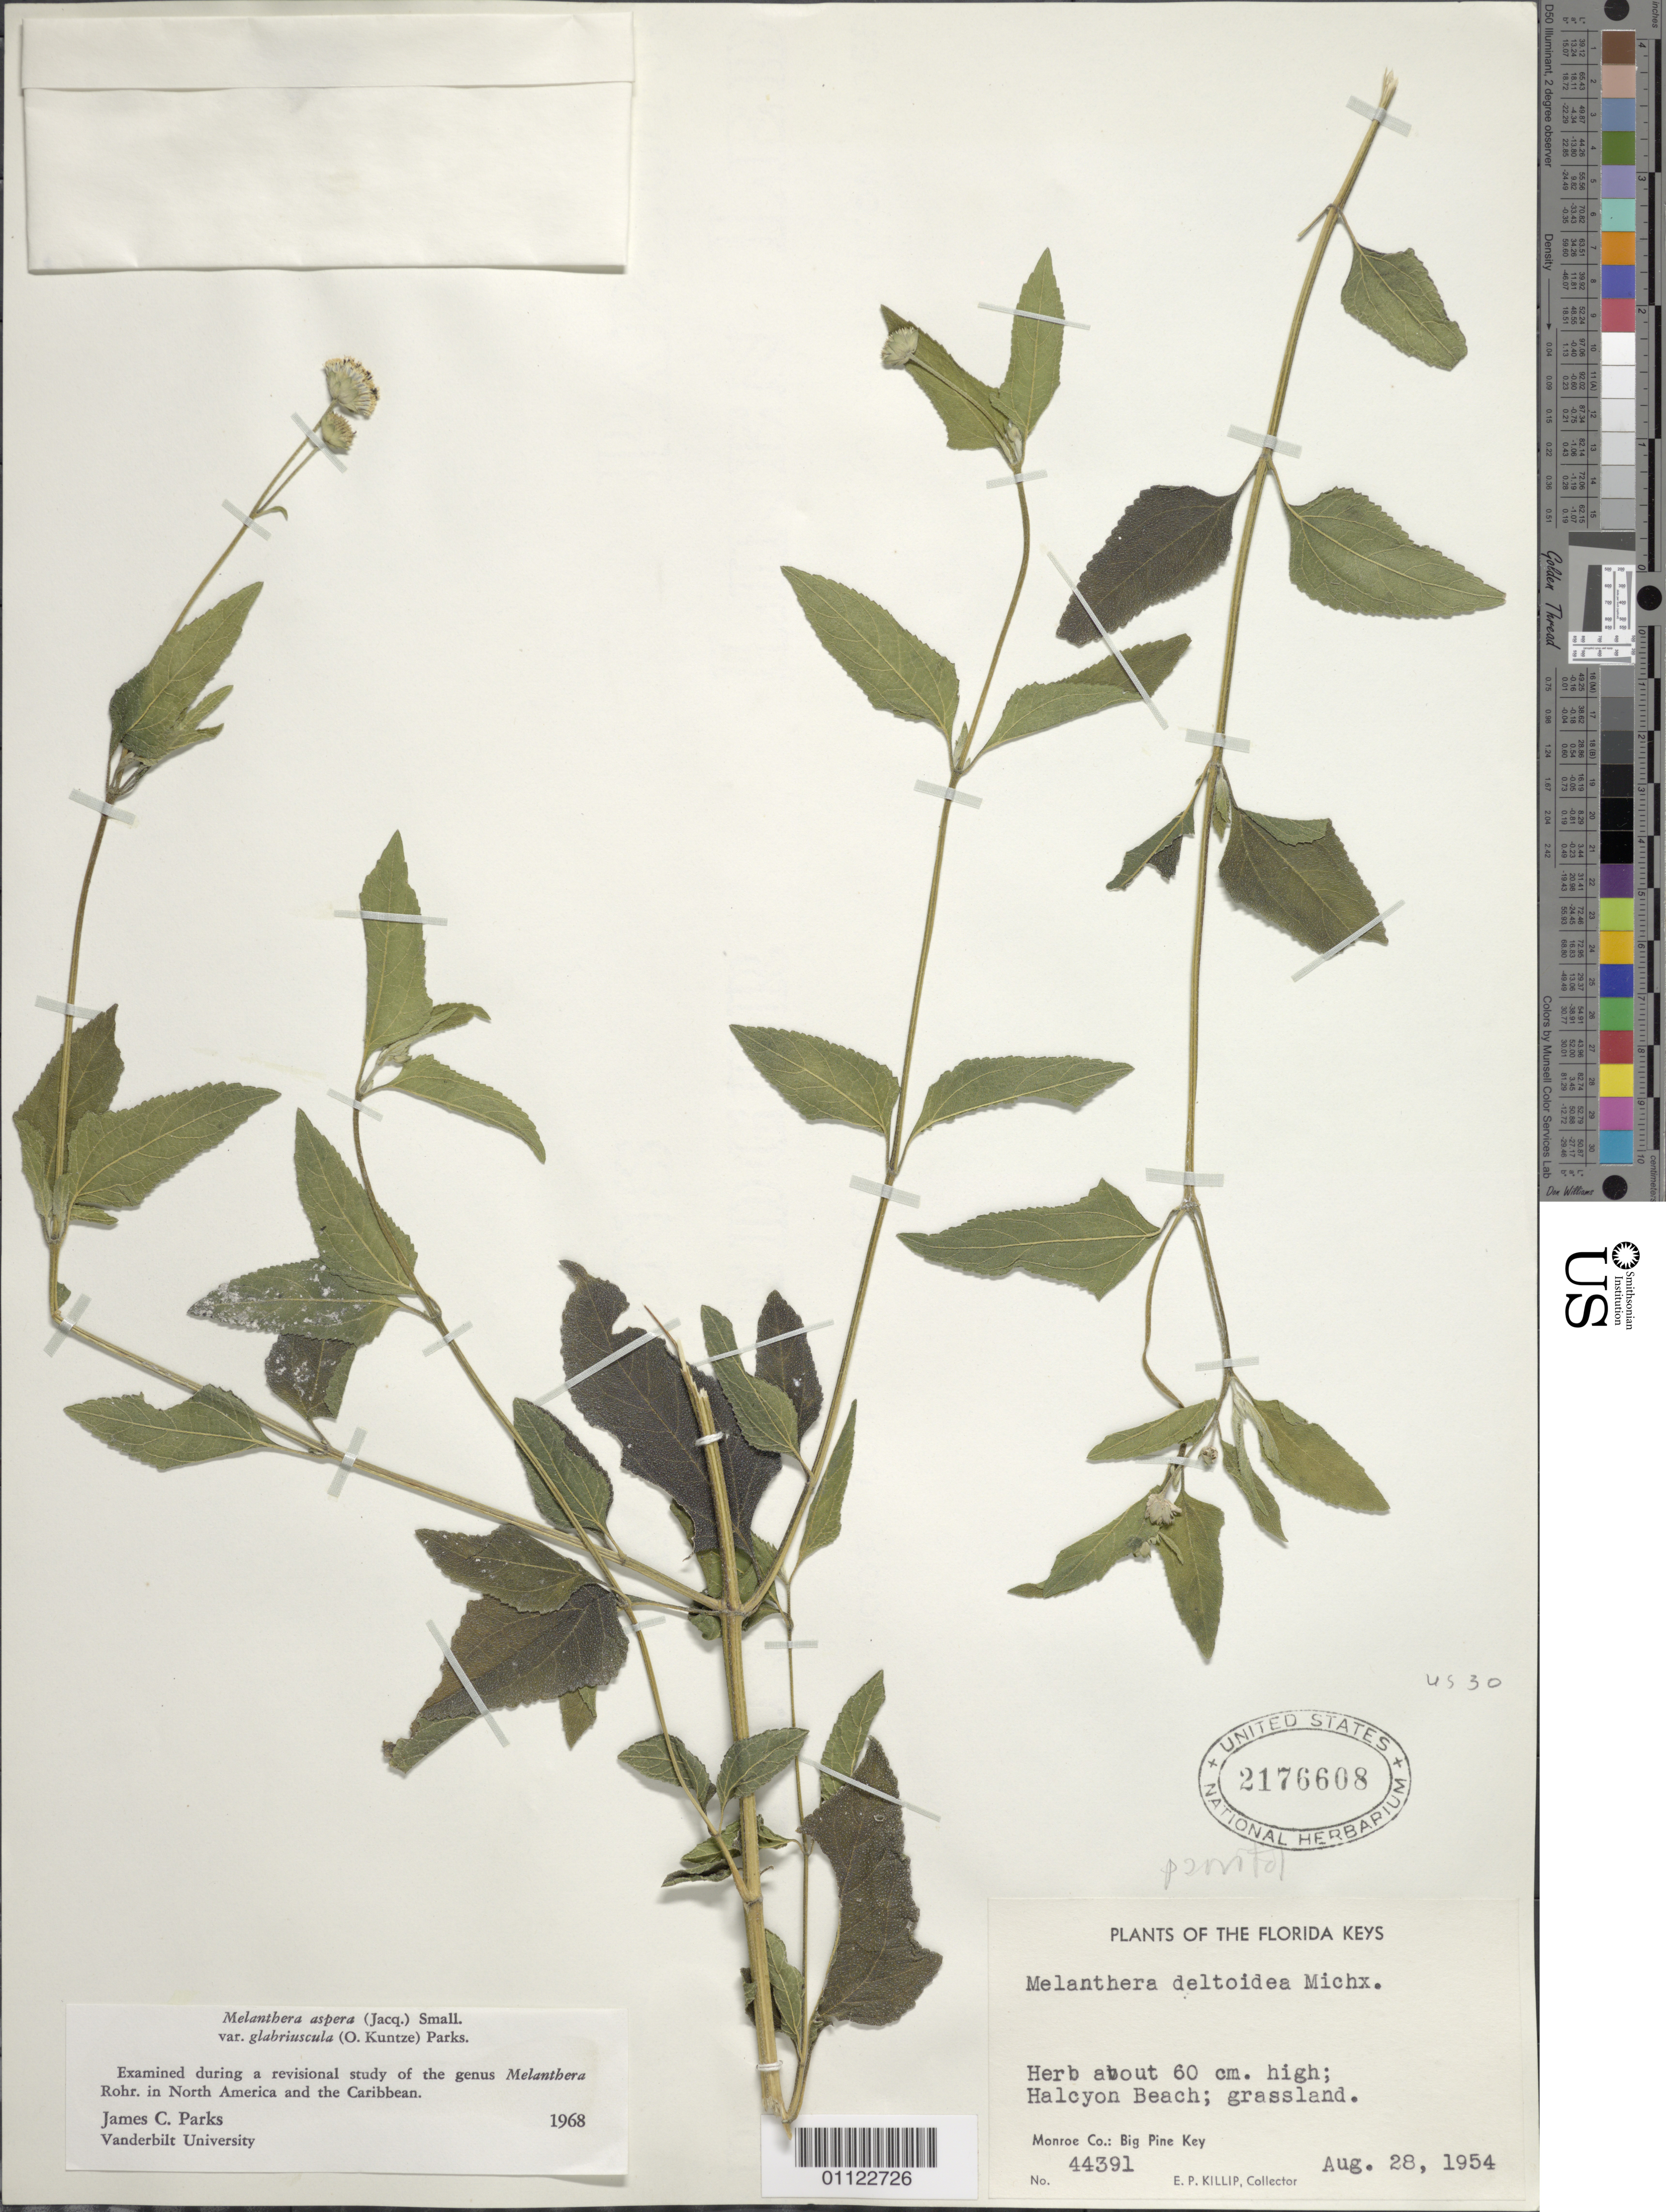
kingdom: Plantae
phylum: Tracheophyta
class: Magnoliopsida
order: Asterales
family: Asteraceae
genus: Melanthera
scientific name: Melanthera parvifolia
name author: Small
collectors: E. P. Killip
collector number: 44391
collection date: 1954-08-28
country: United States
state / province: Florida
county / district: Monroe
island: Big Pine Key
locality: Big Pine Key, Halcyon Beach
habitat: grassland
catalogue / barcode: US 2176608